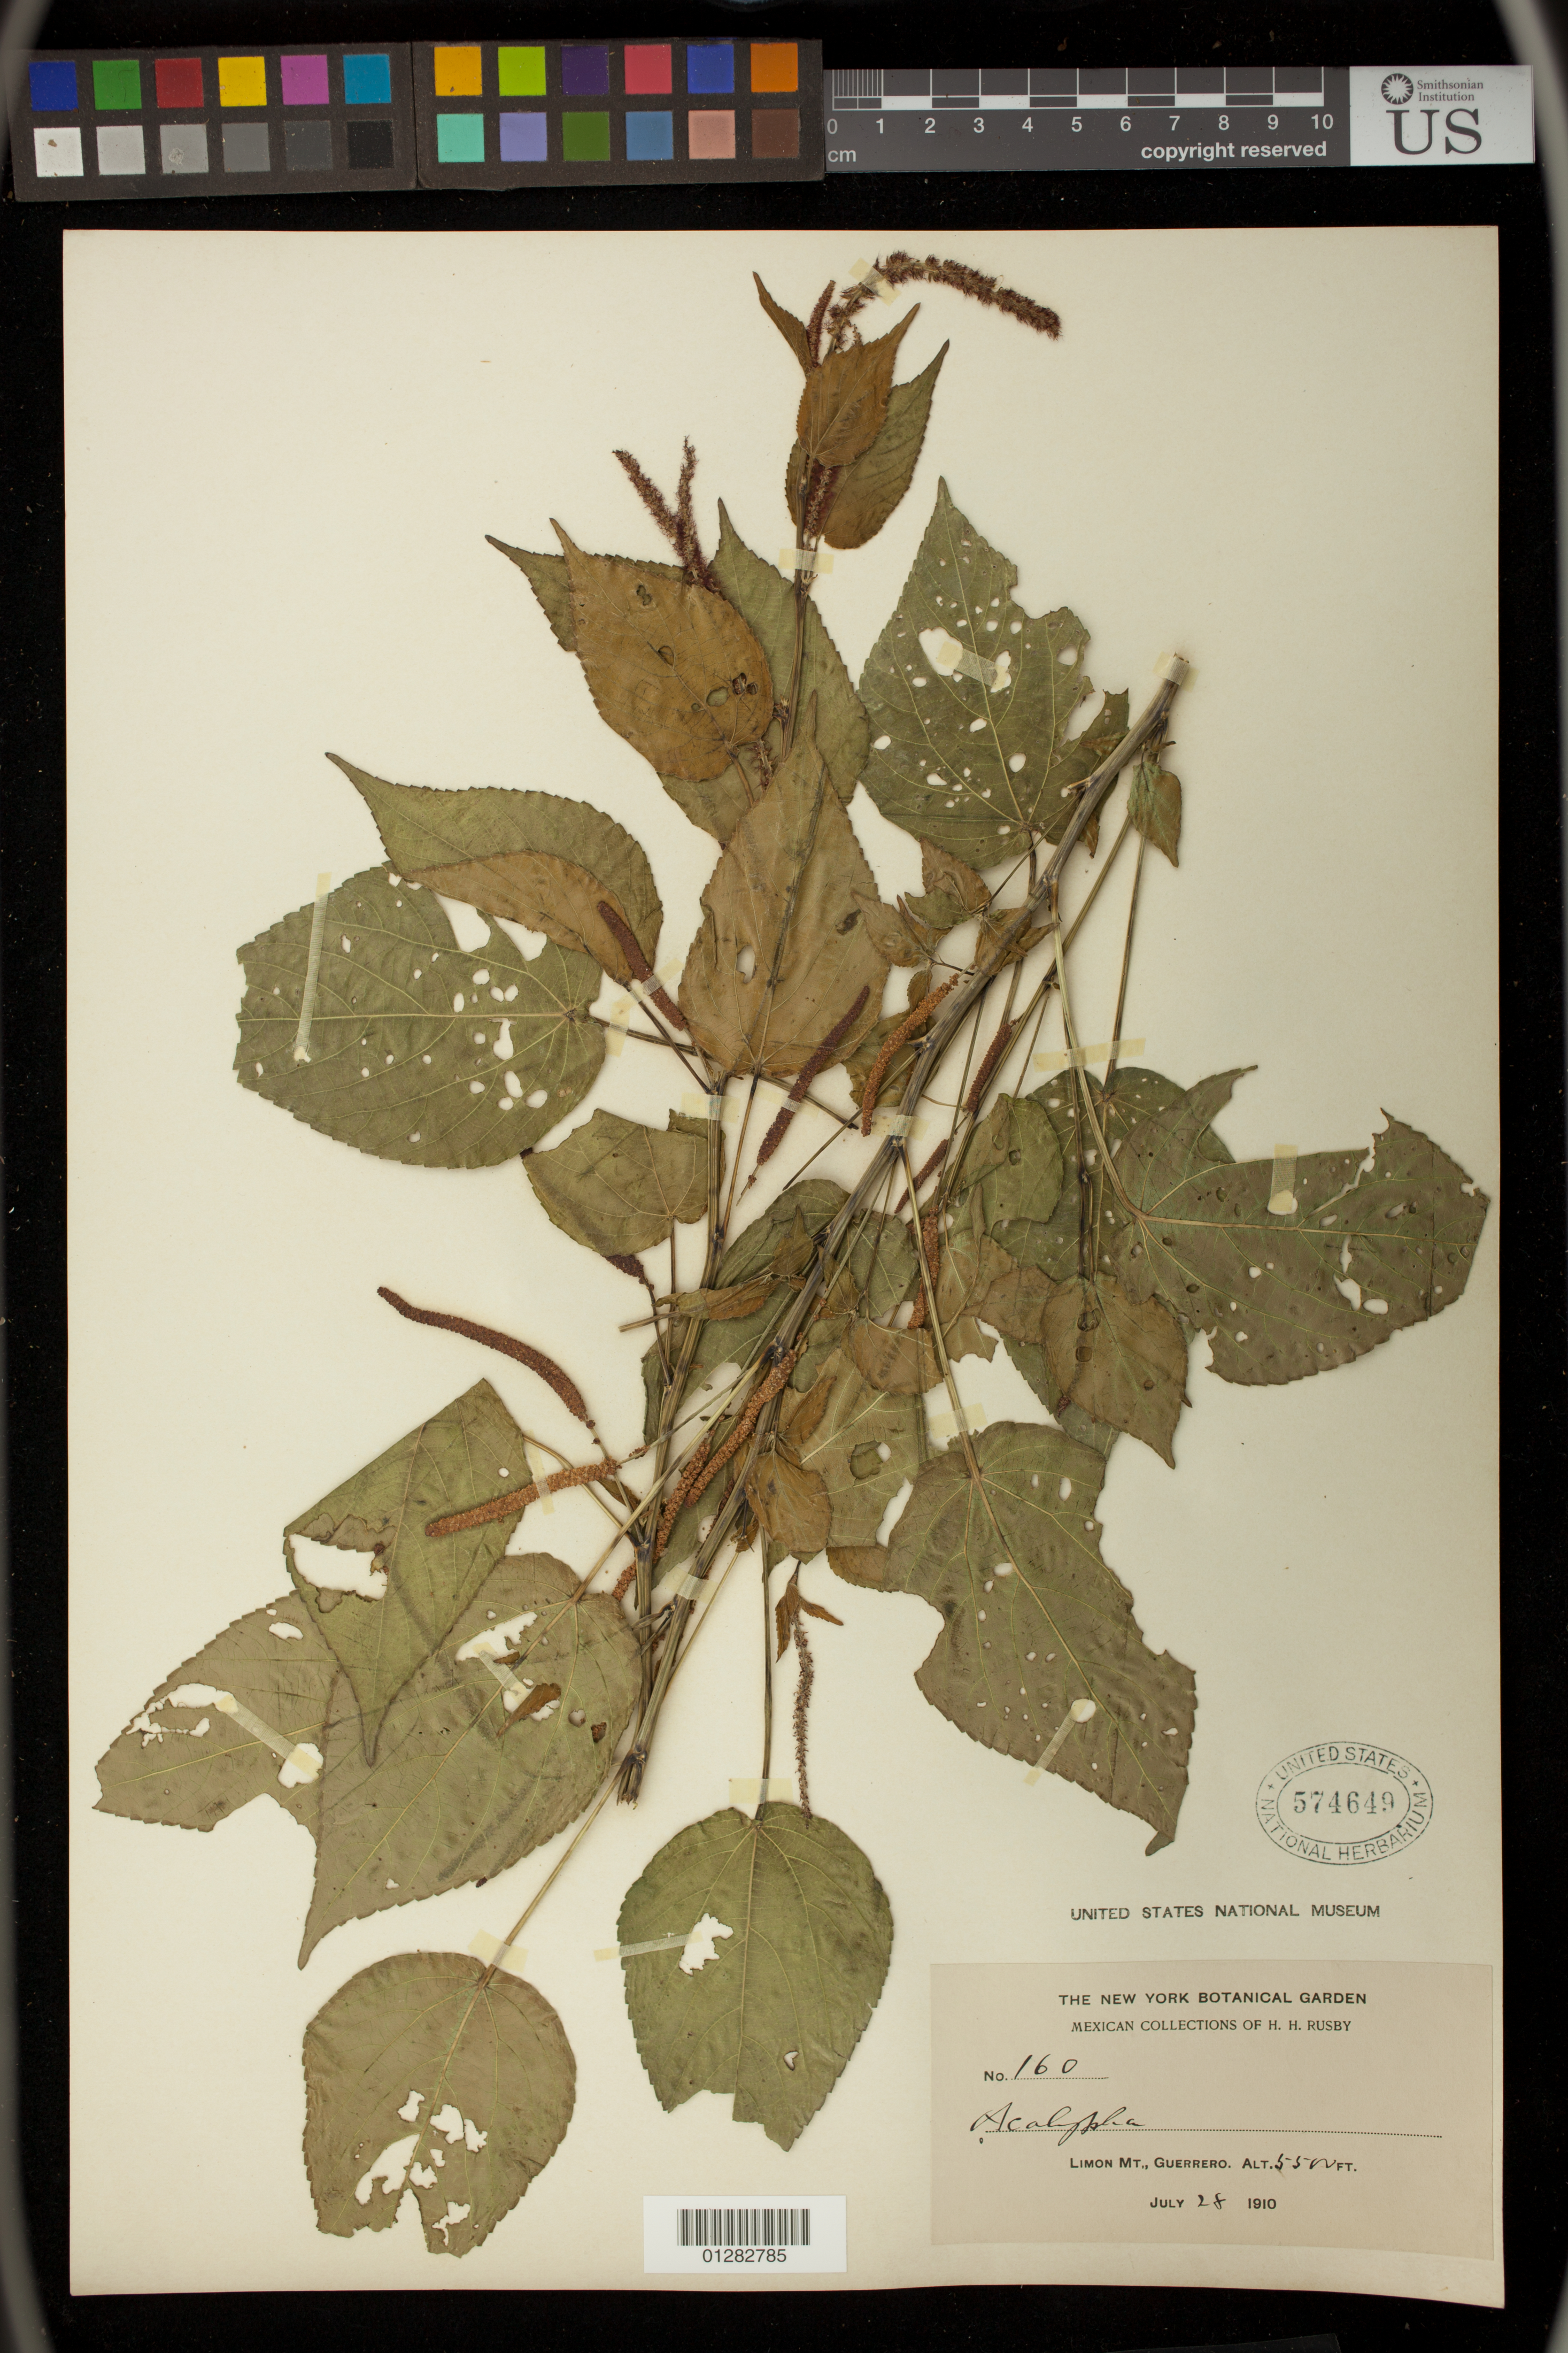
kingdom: Plantae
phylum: Tracheophyta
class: Magnoliopsida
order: Malpighiales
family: Euphorbiaceae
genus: Acalypha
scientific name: Acalypha sp.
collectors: H. H. Rusby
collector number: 160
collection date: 1910-07-28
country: Mexico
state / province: Guerrero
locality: Limon Mt.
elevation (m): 1676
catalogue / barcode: US 574649